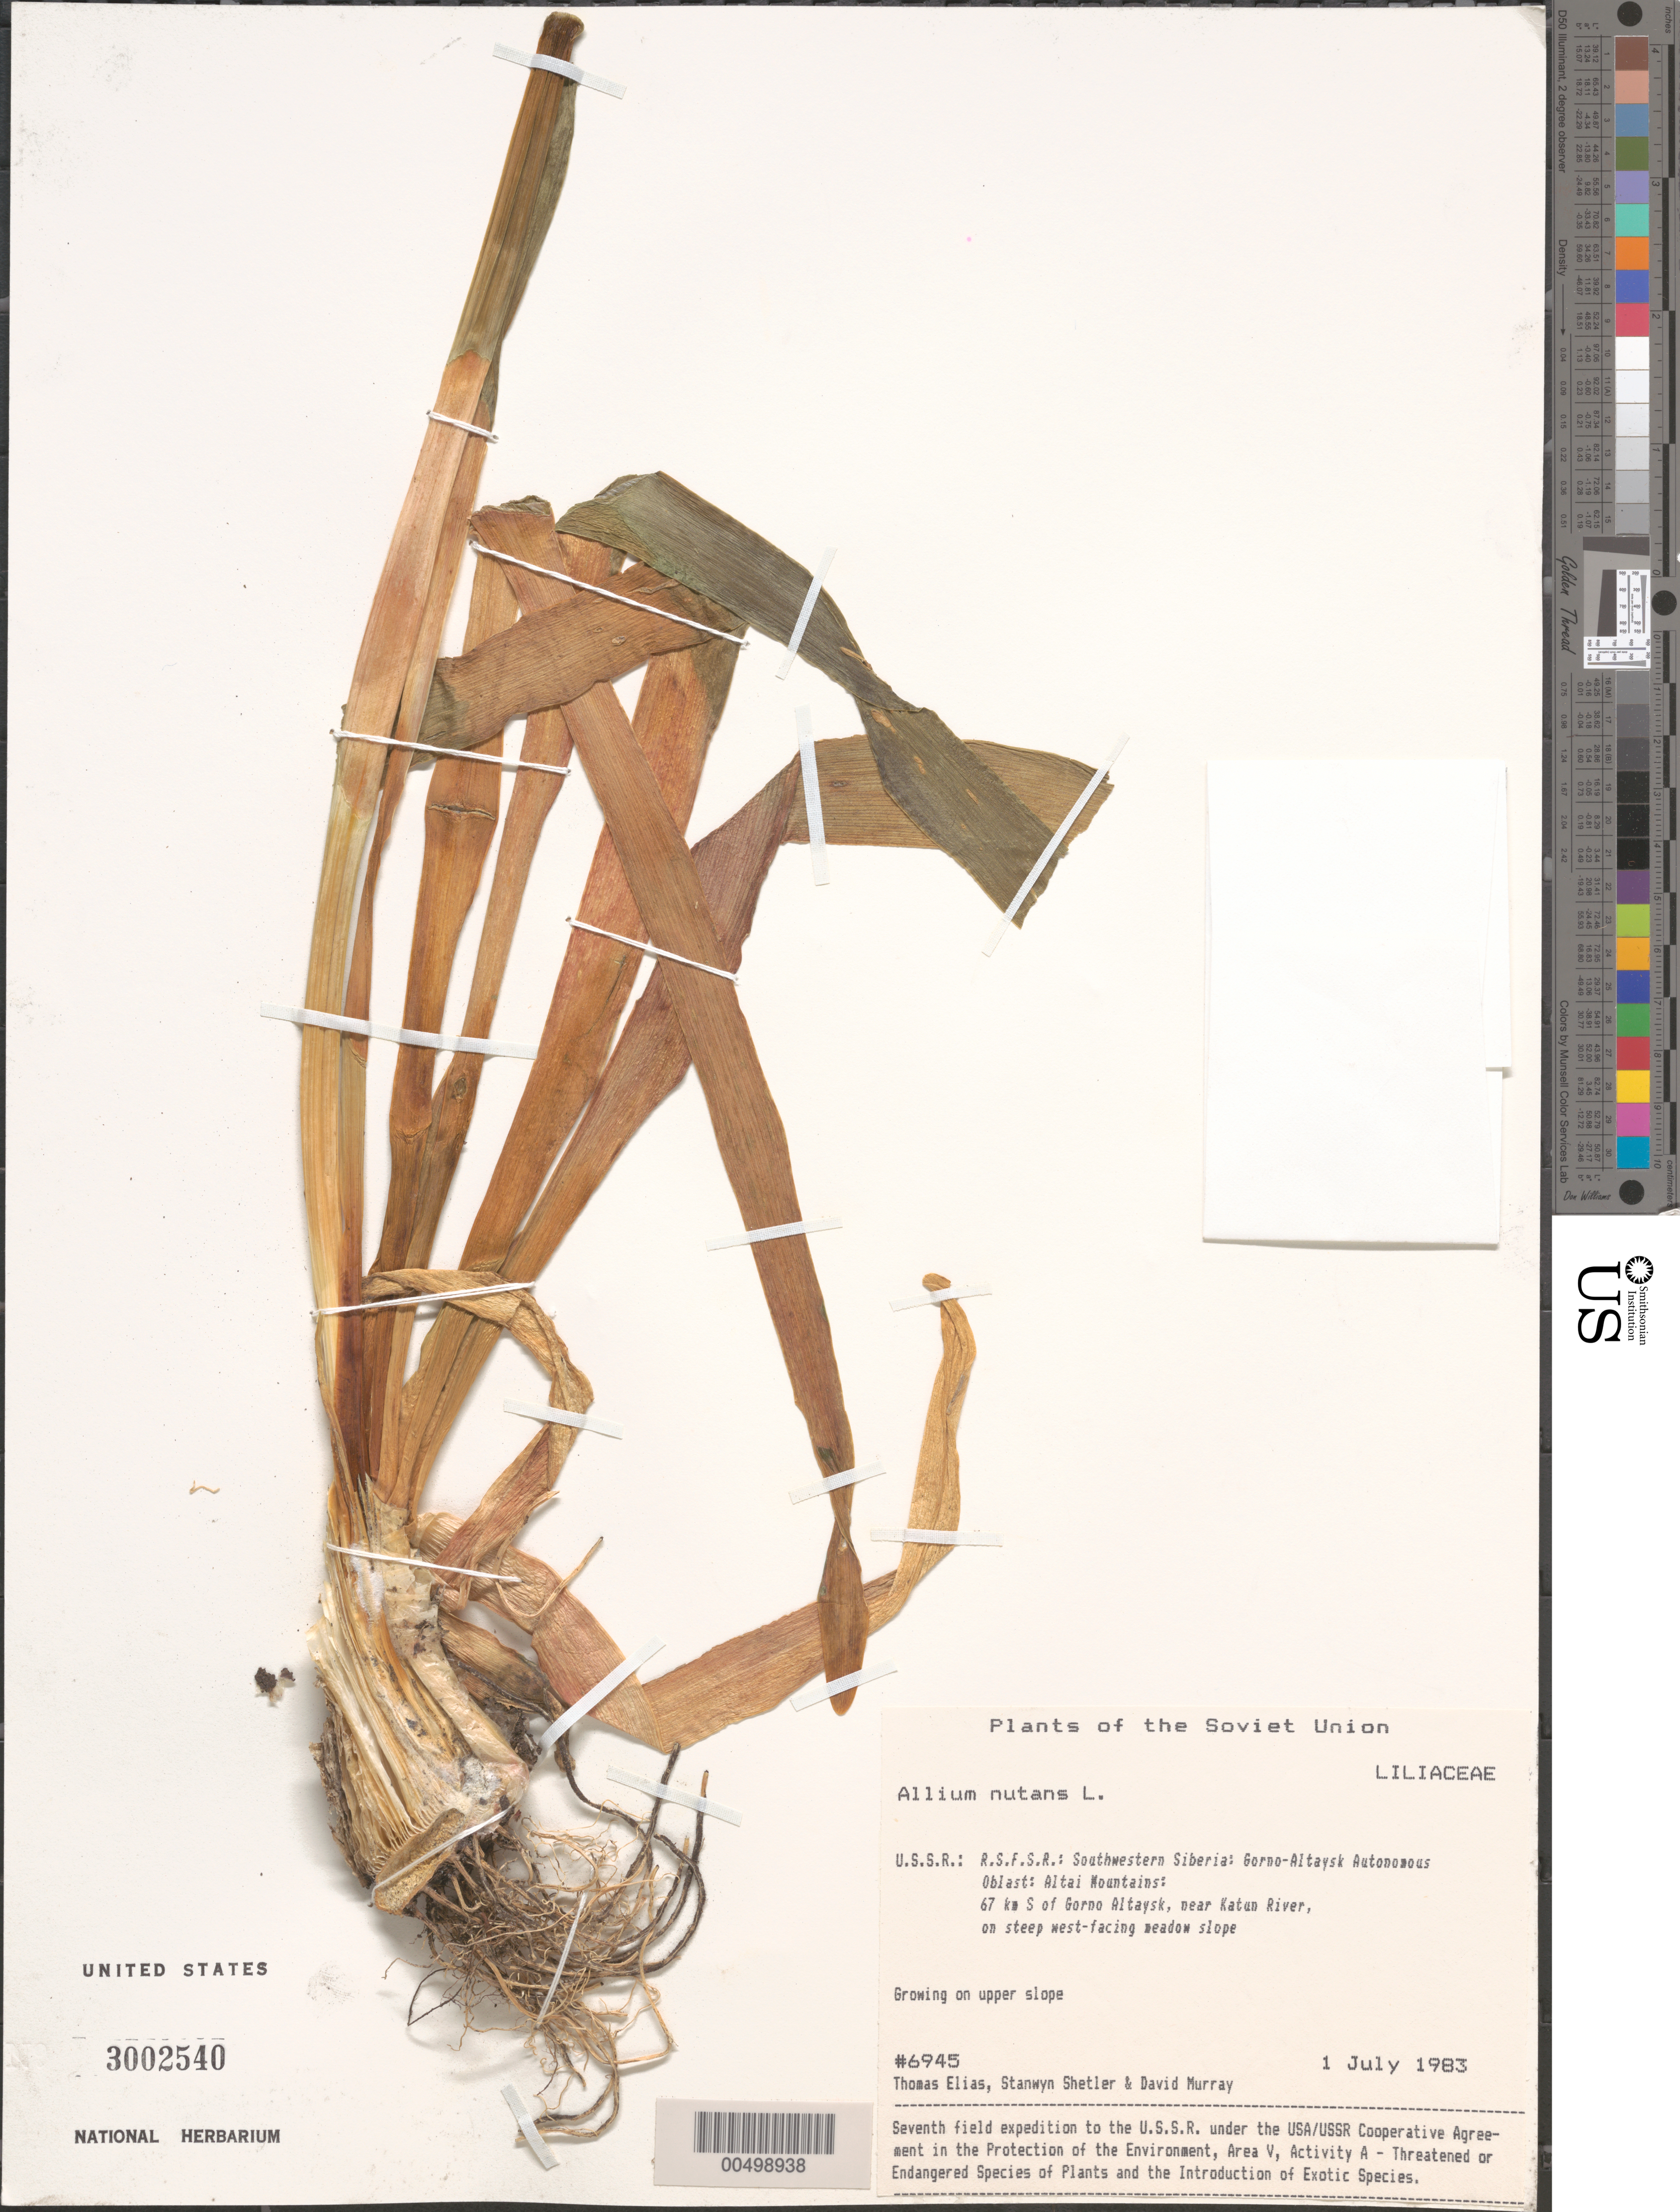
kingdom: Plantae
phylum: Tracheophyta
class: Liliopsida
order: Asparagales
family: Amaryllidaceae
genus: Allium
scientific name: Allium nutans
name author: L.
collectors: T. Elias, S. Shetler & D. F. Murray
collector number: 6945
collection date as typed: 01 Jul 1983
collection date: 1983-07-01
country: Russian Federation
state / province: Altai Republic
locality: Altai Mountains, 67 km S of Gorno-Altaysk, near Katun River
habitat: on steep west-facing meadow slope, growing on upper slope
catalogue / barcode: US 3002540